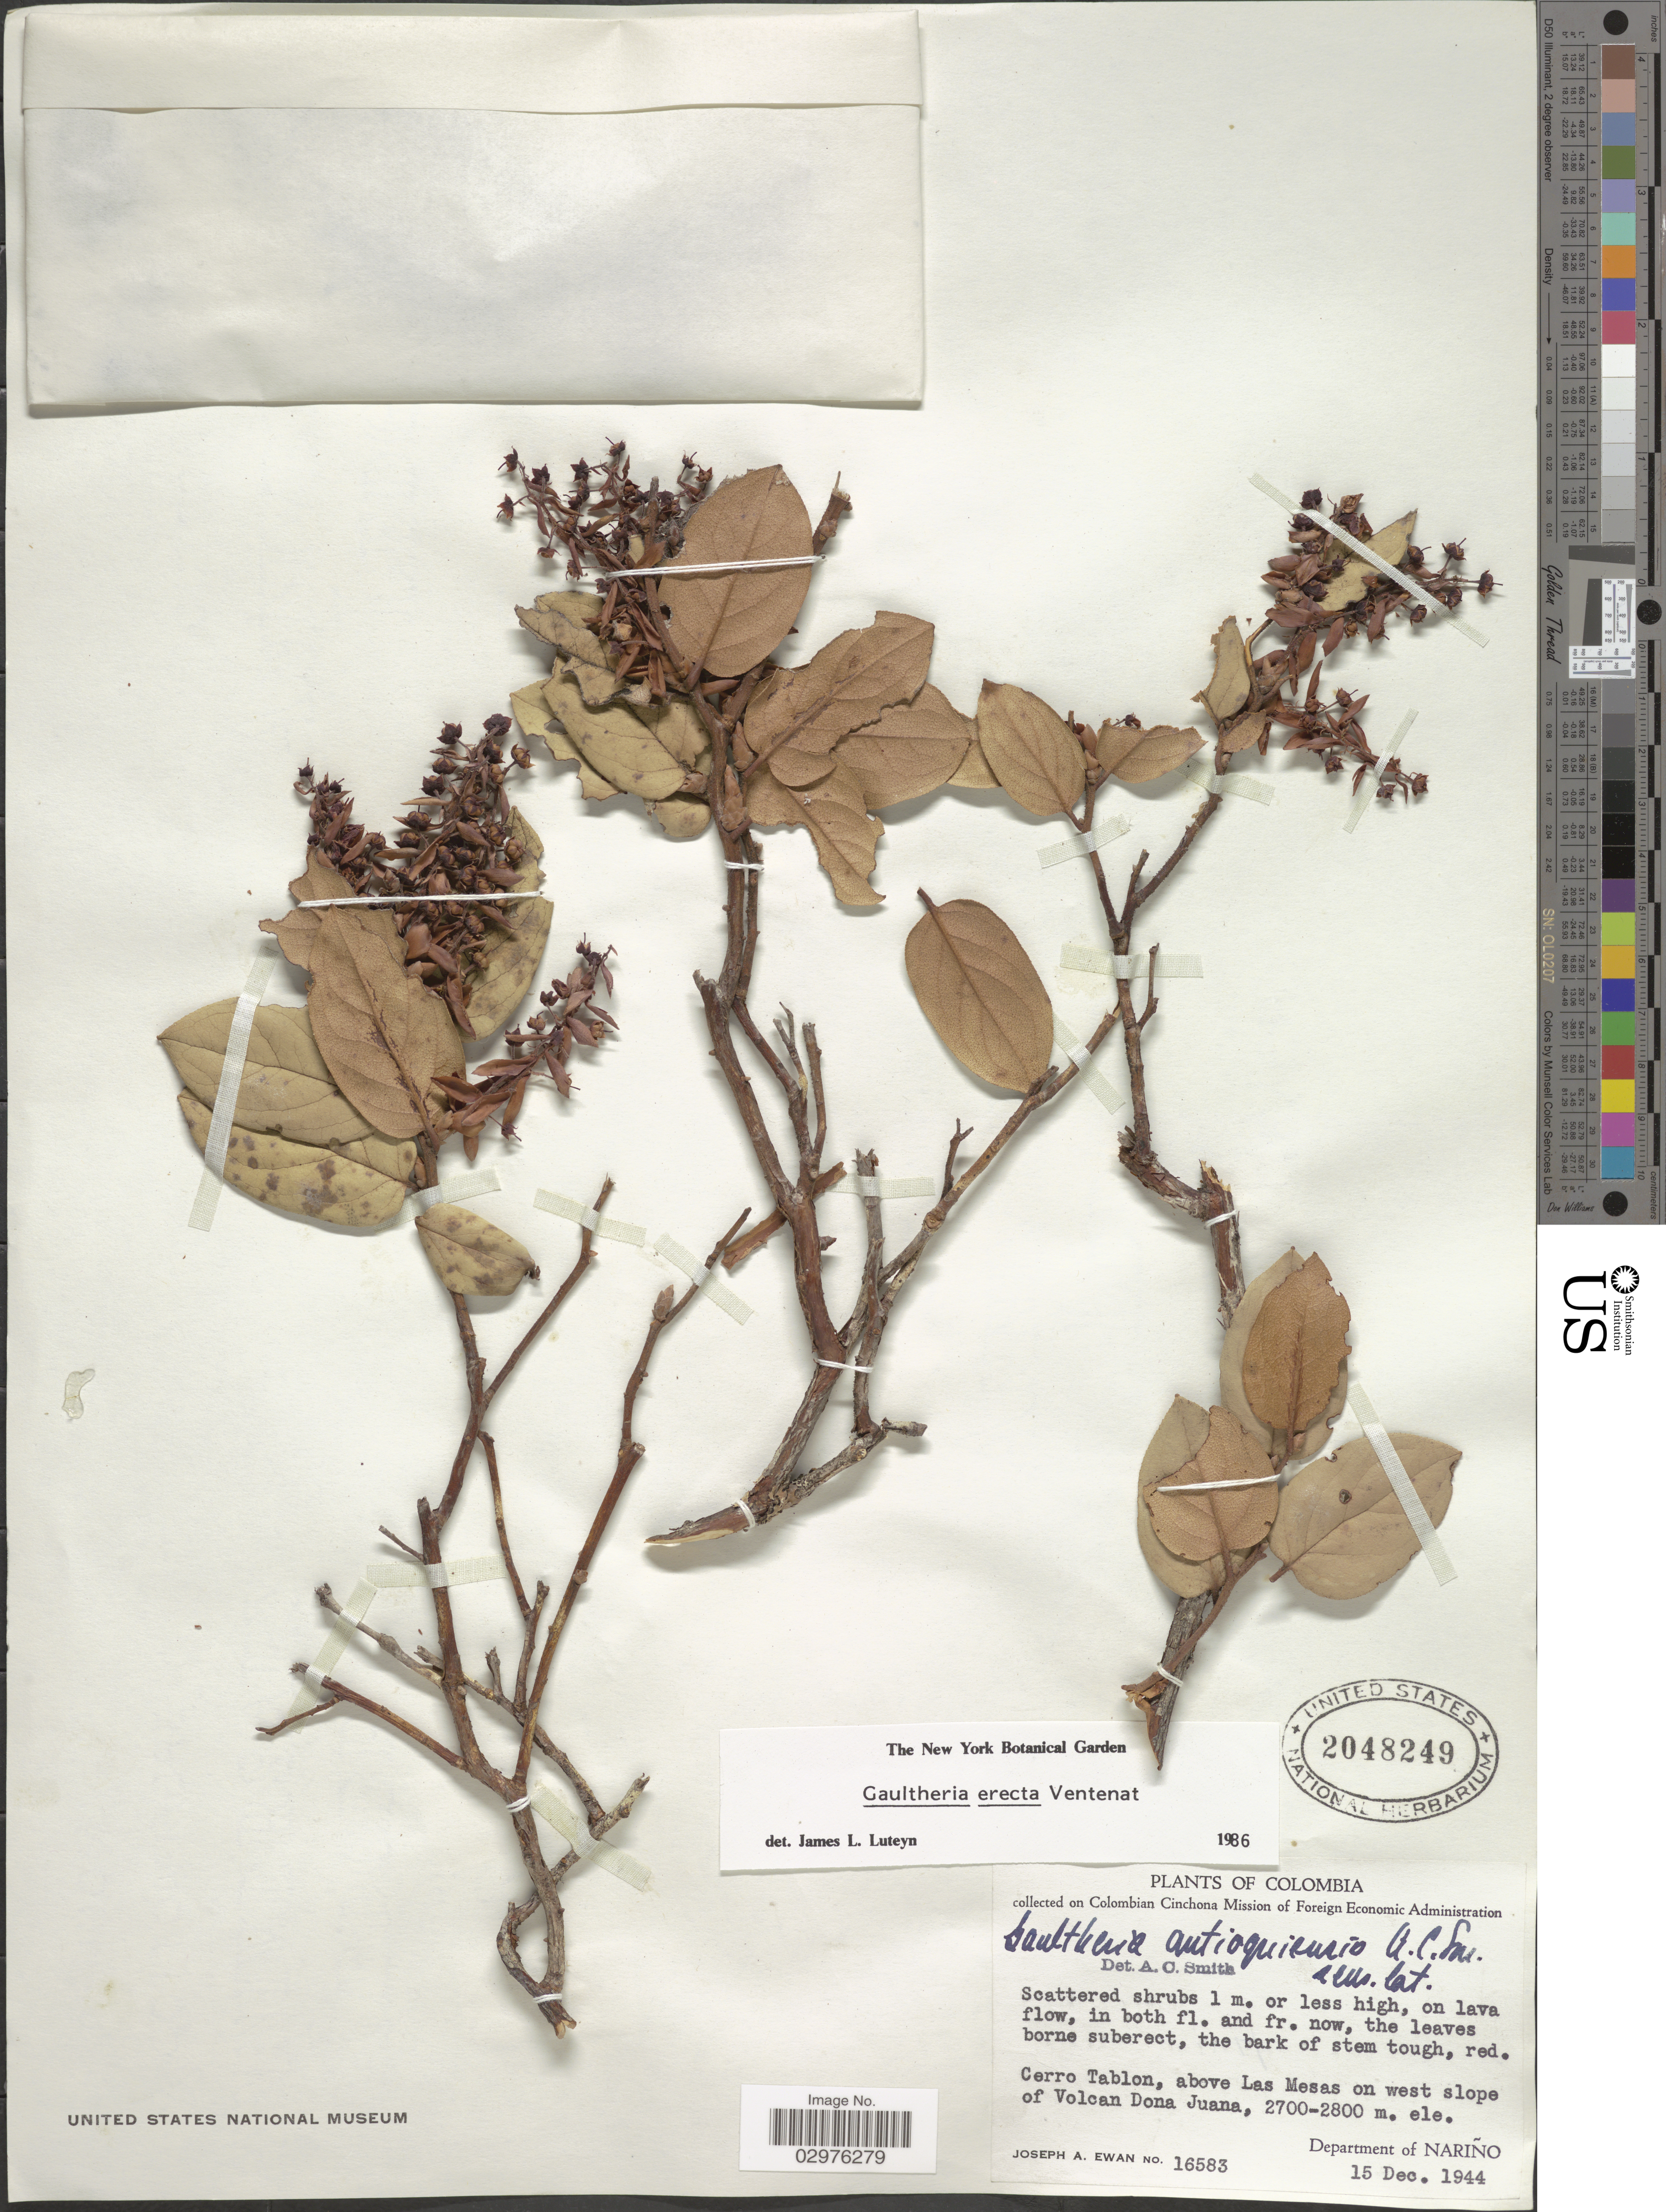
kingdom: Plantae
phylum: Tracheophyta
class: Magnoliopsida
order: Ericales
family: Ericaceae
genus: Gaultheria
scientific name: Gaultheria erecta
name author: Vent.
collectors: J. A. Ewan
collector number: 16583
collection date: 1944-12-15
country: Colombia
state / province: Nariño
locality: Cerro Tablon, above Las Mesas on west slope of Volcan Dona Juana. Department of Nariño.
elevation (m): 2700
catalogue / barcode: US 2048249